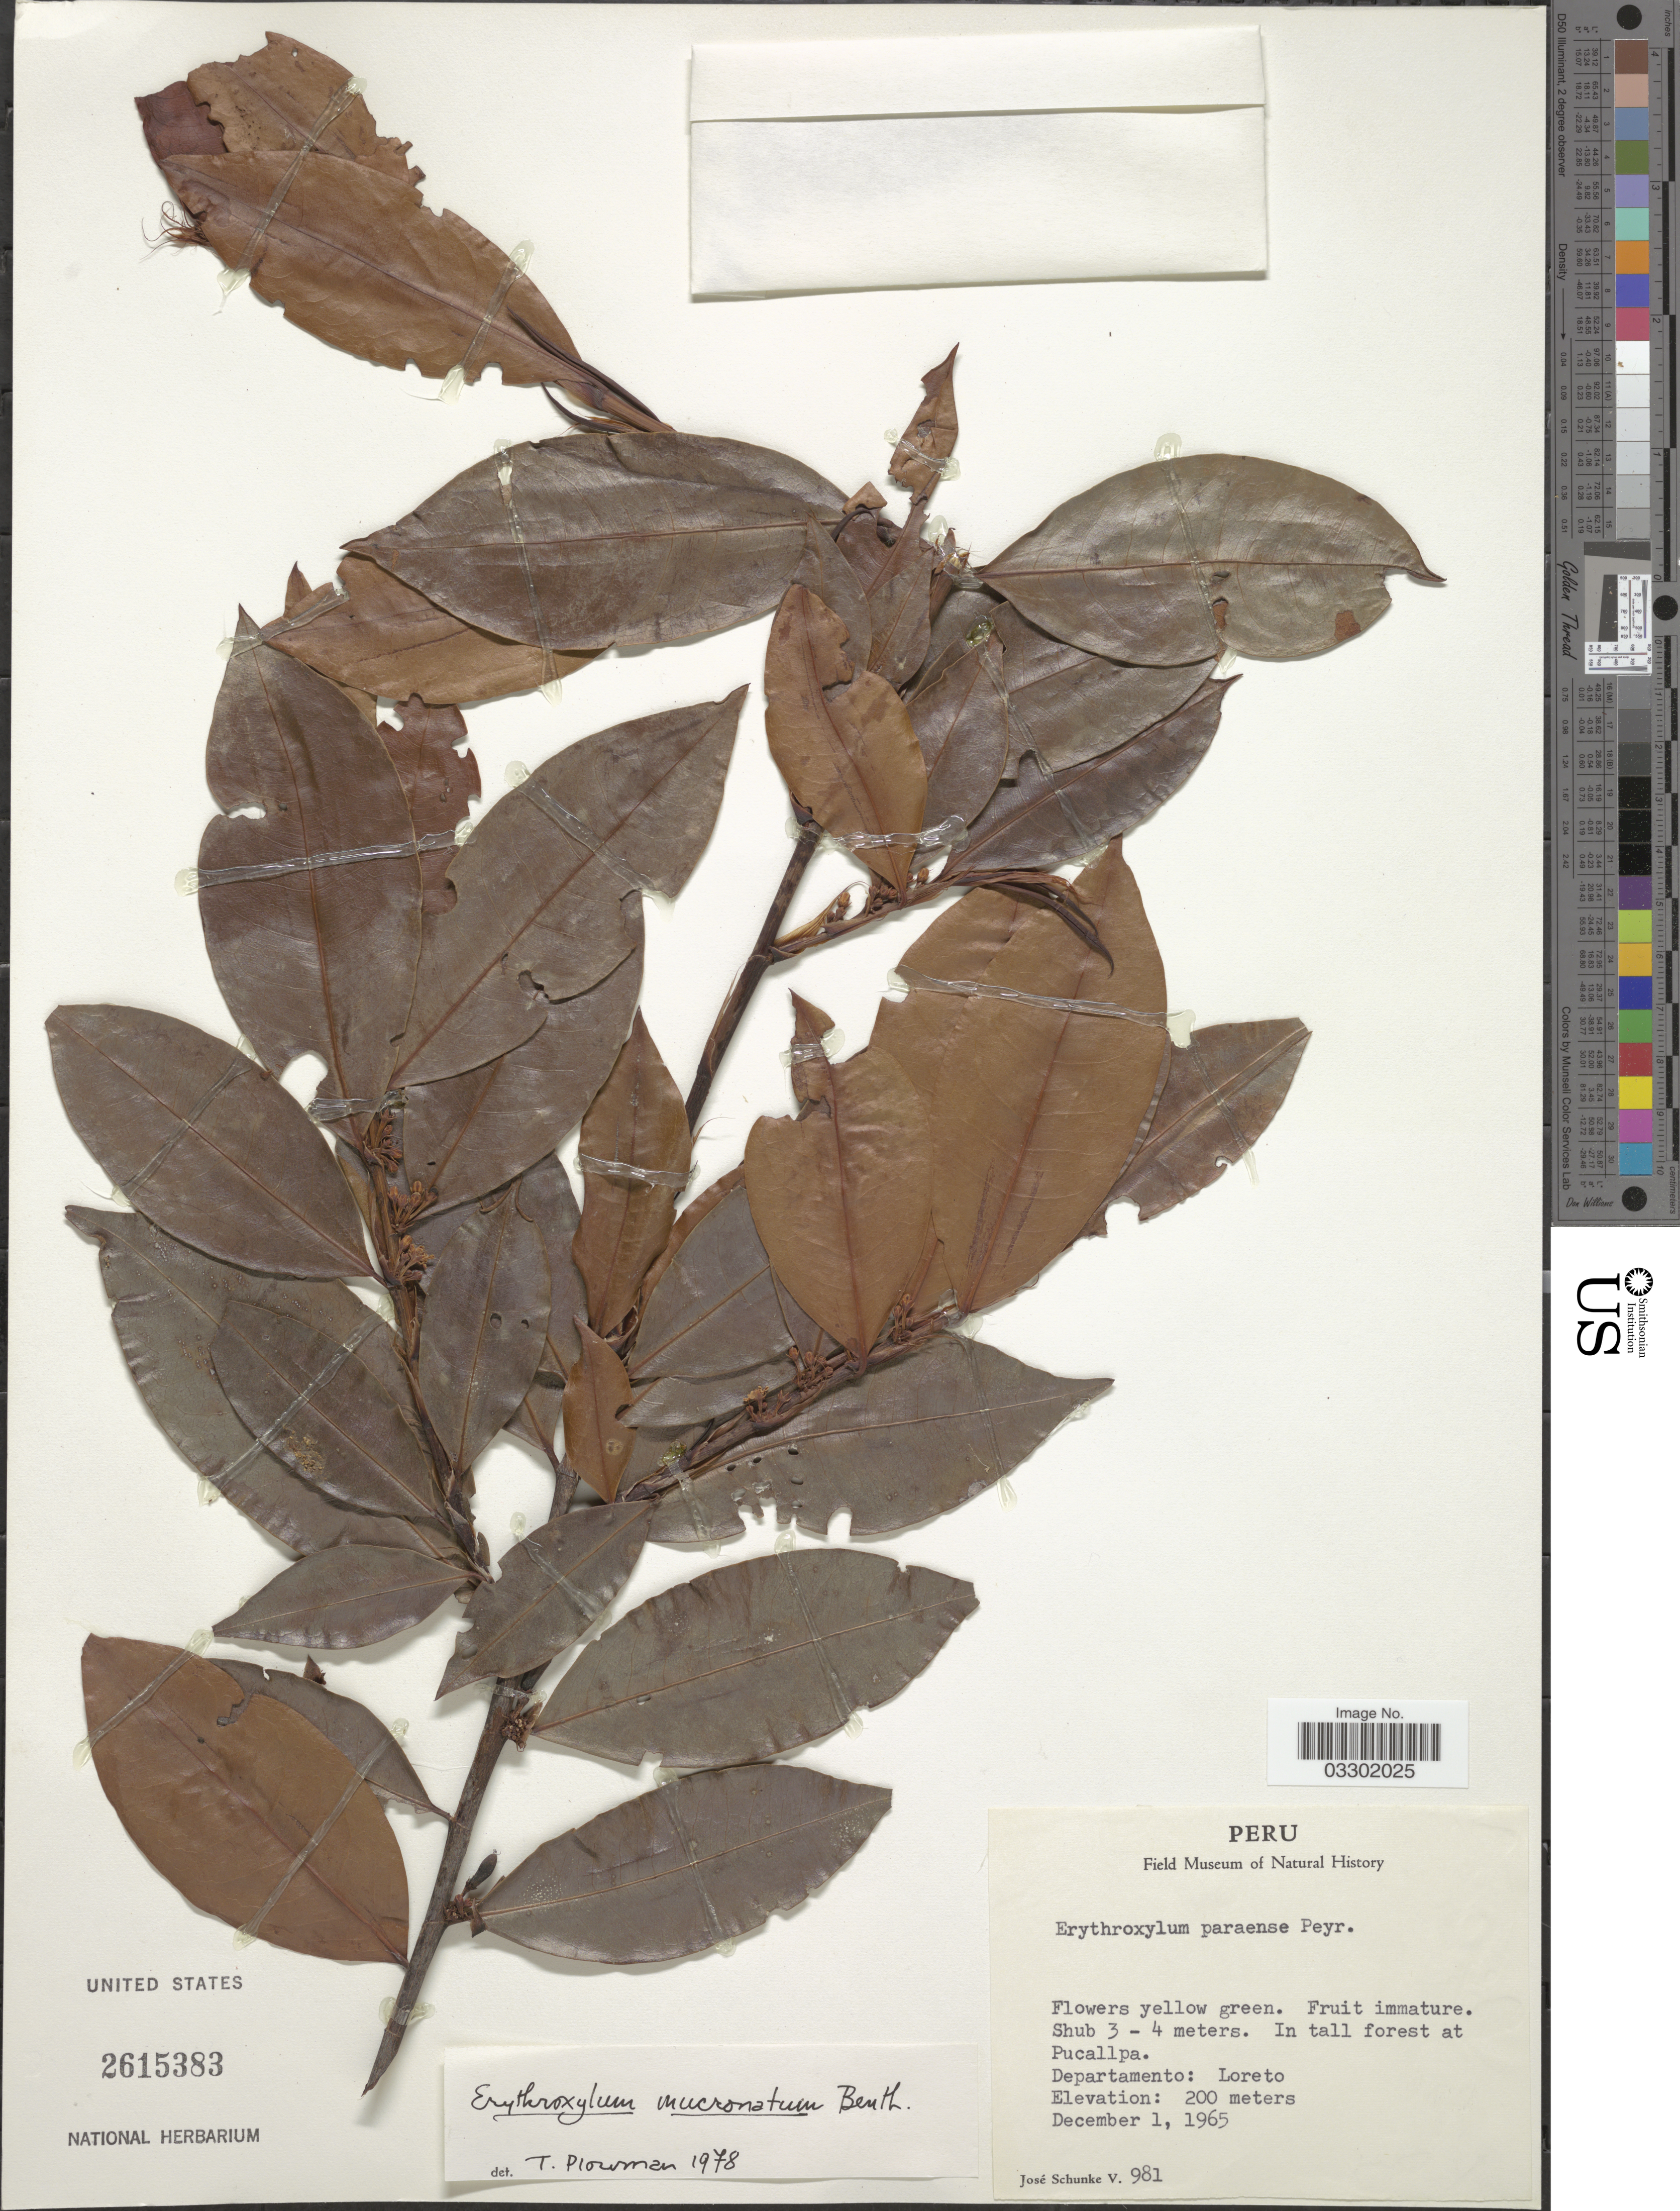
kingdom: Plantae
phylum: Tracheophyta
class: Magnoliopsida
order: Malpighiales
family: Erythroxylaceae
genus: Erythroxylum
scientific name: Erythroxylum mucronatum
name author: Benth.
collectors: J. Schunke Vigo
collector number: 981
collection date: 1965-12-01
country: Peru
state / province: Loreto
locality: In tall forest at Pucallpa. Departamento: Loreto.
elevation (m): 200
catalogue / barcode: US 2615383